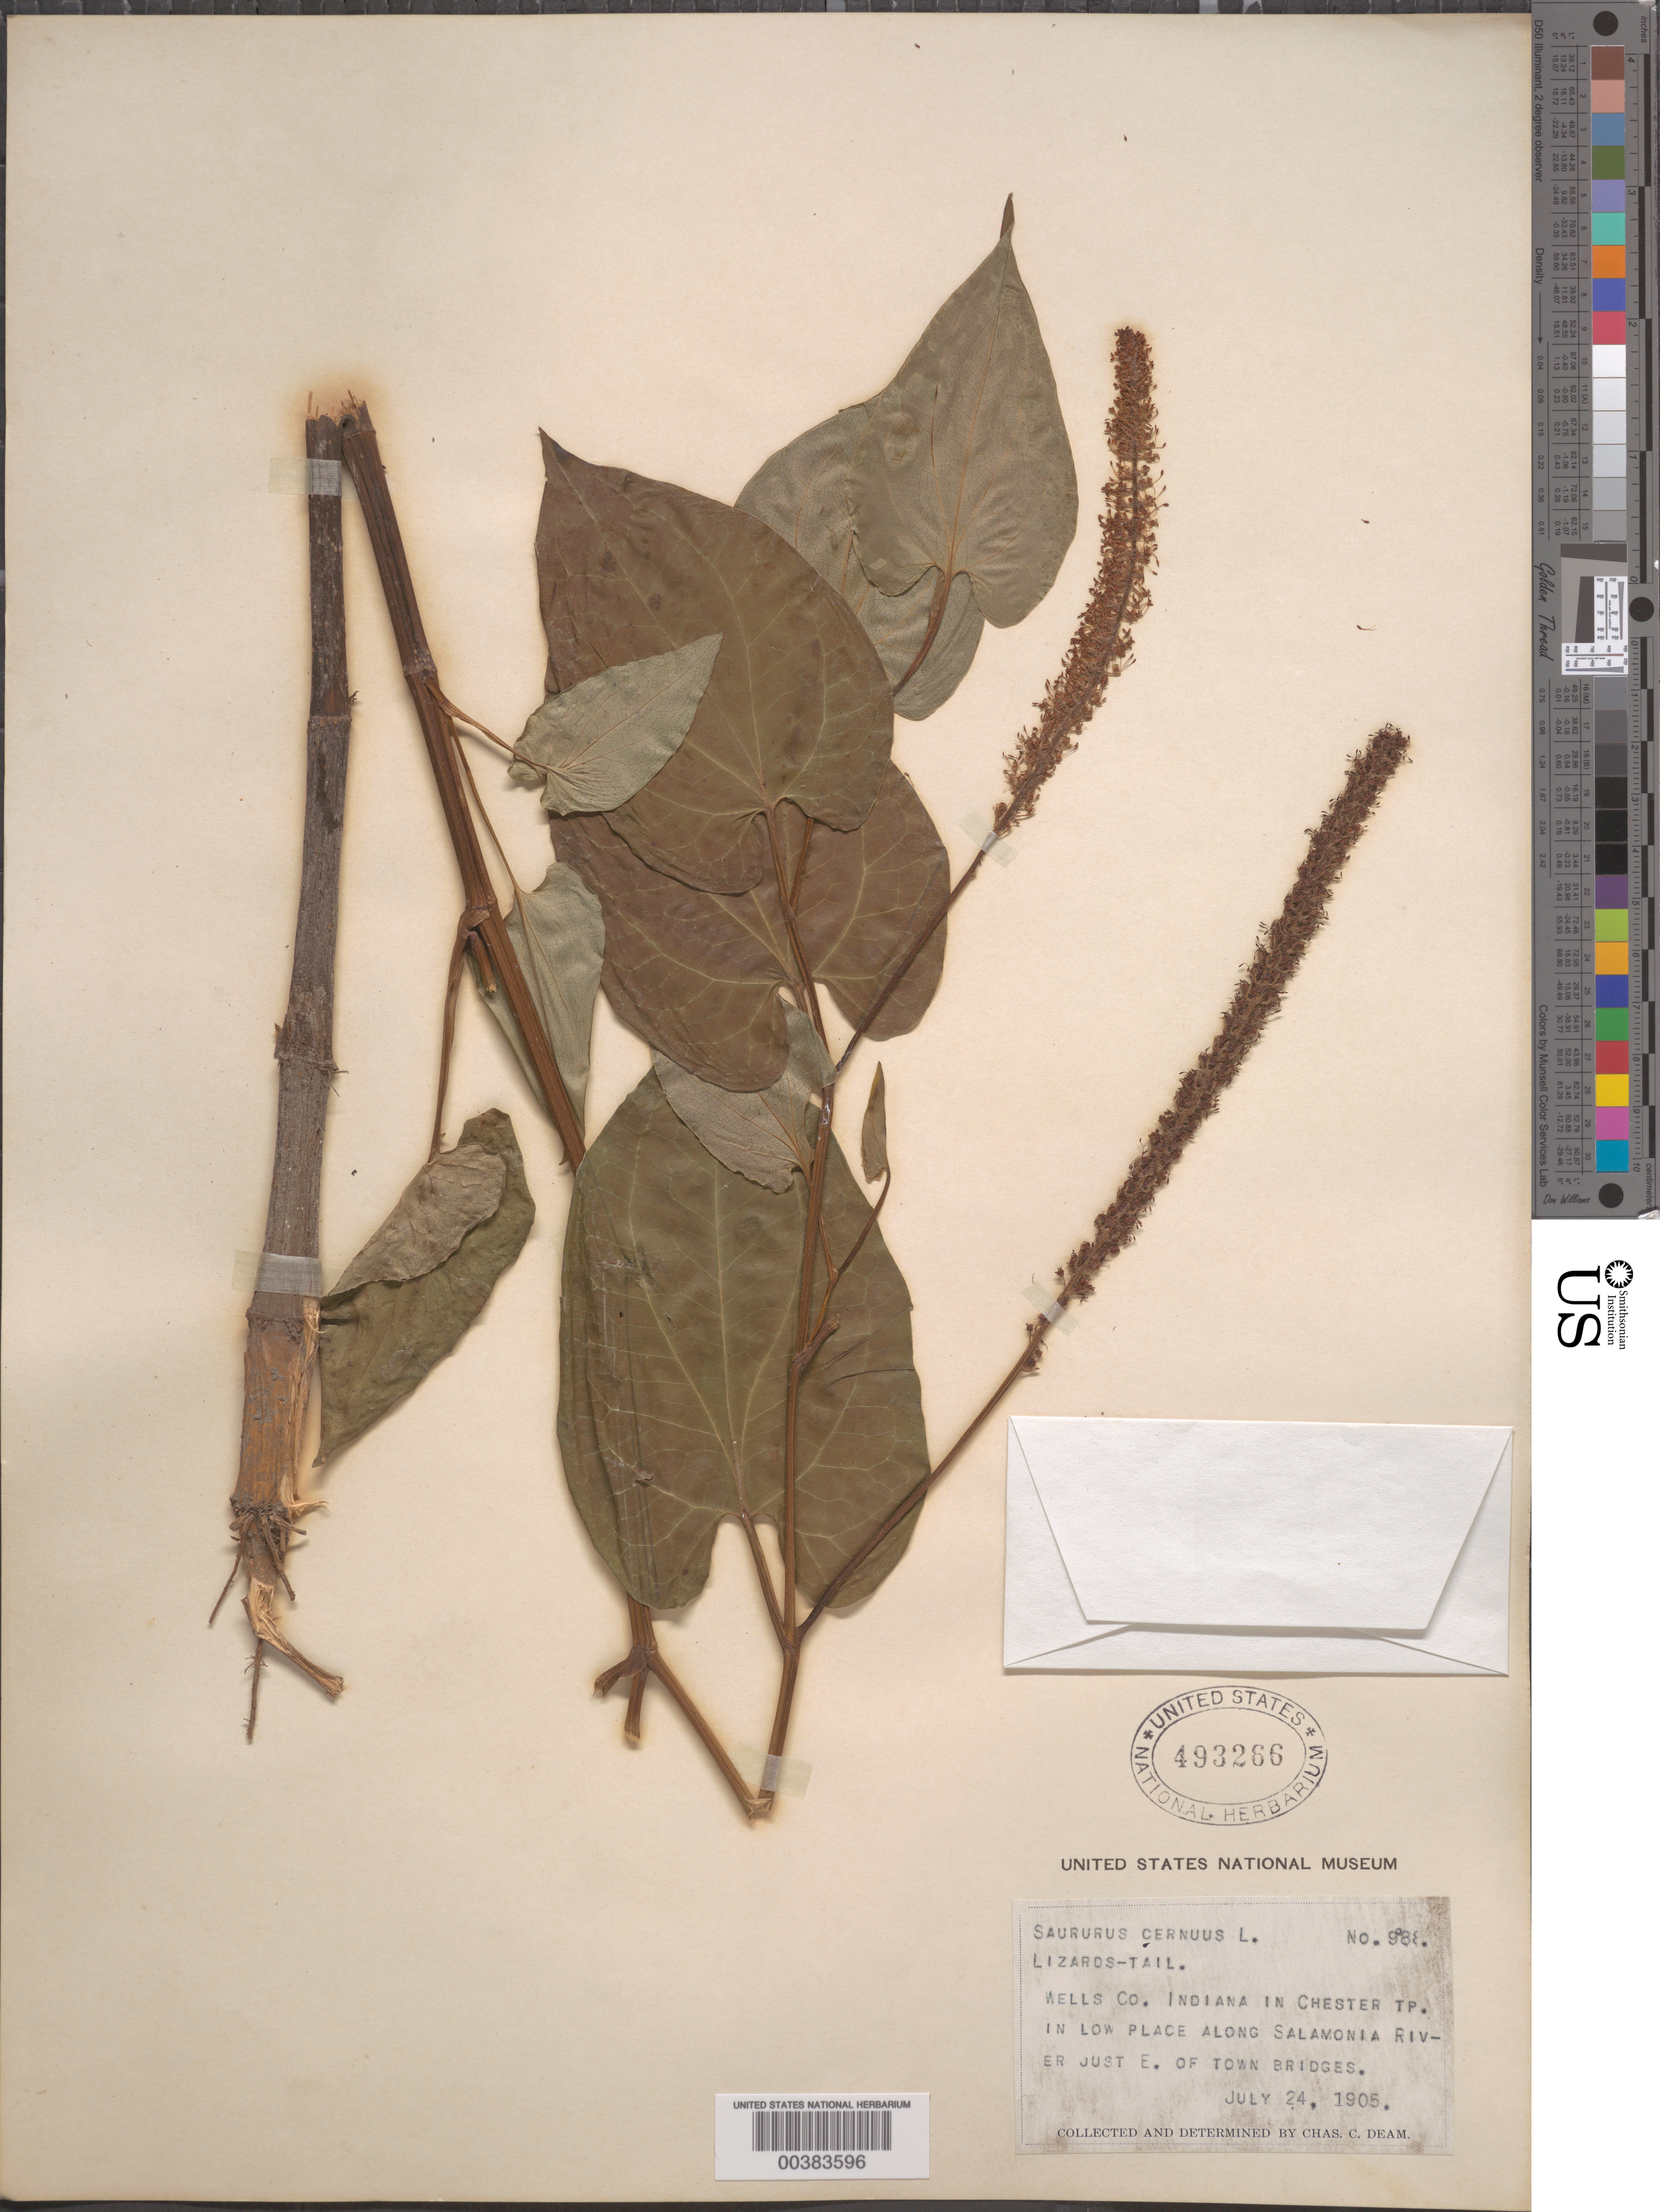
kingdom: Plantae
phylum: Tracheophyta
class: Magnoliopsida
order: Piperales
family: Saururaceae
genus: Saururus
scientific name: Saururus cernuus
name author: L.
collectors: C. C. Deam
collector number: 988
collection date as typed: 24 Jul 1905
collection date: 1905-07-24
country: United States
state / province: Indiana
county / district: Wells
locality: Chester tp., along salamonia river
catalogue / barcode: US 493266